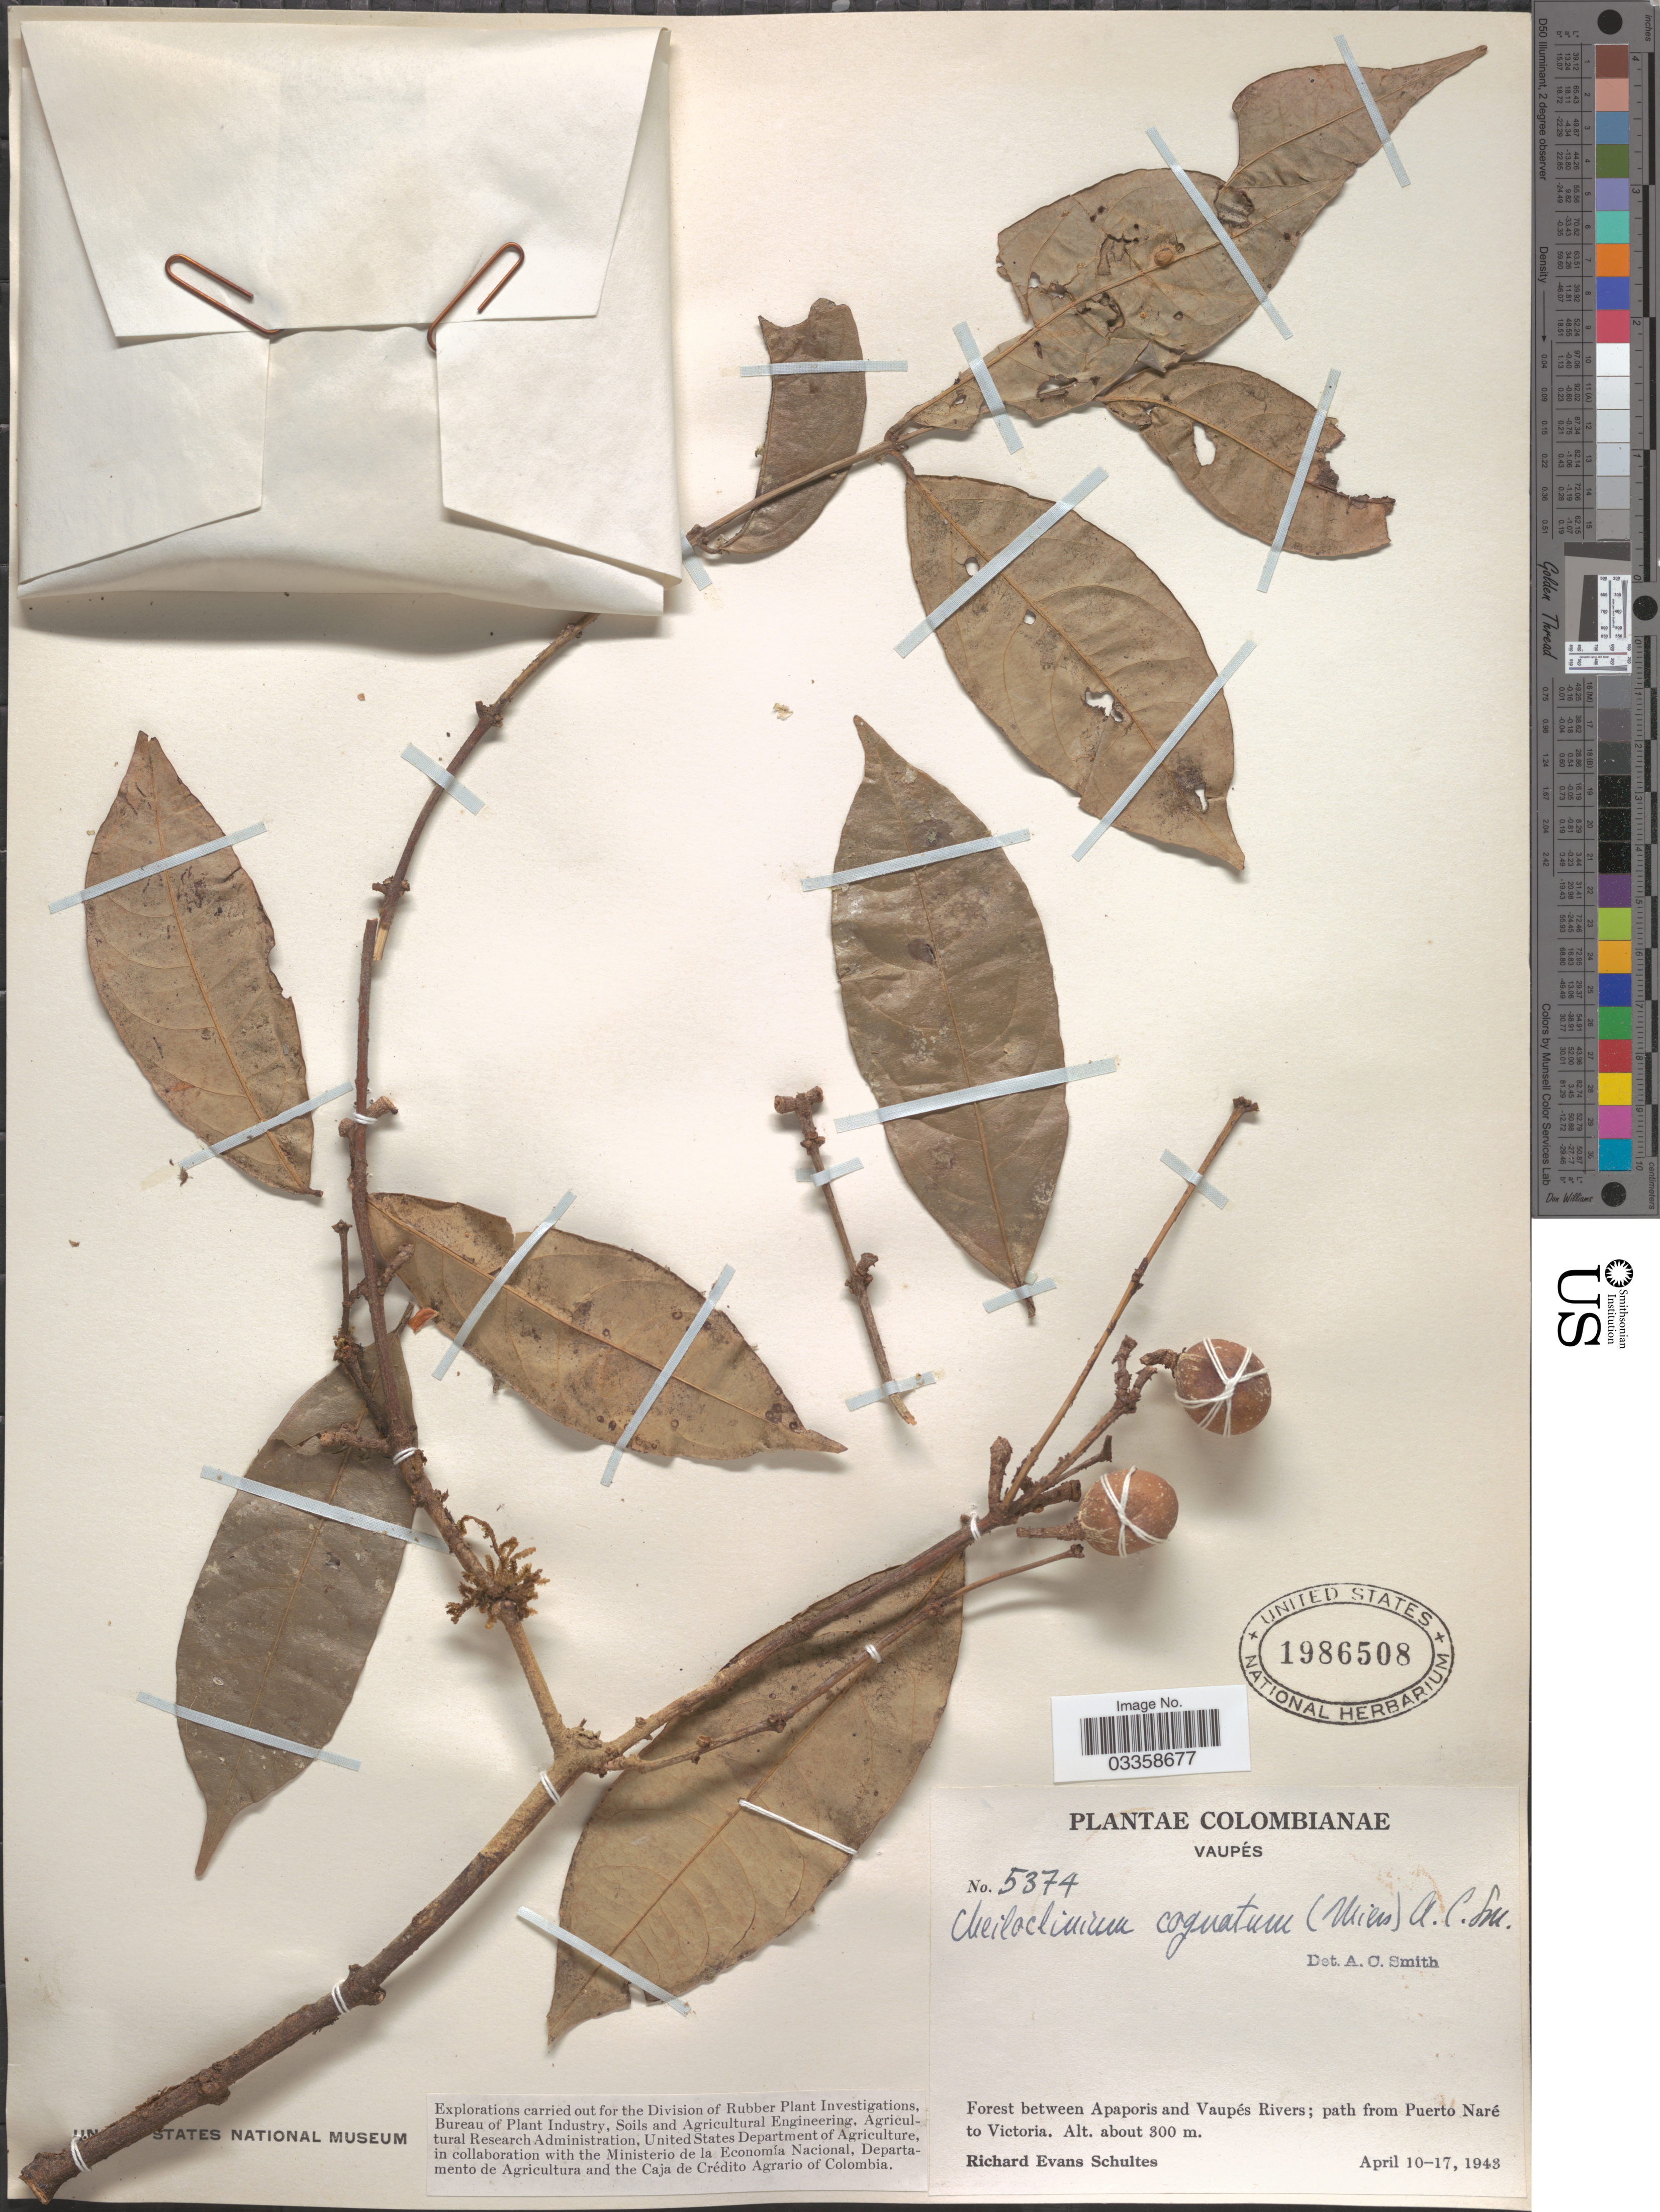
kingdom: Plantae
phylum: Tracheophyta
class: Magnoliopsida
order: Celastrales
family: Celastraceae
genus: Cheiloclinium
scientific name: Cheiloclinium cognatum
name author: (Miers) A.C. Sm.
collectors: R. E. Schultes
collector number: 5374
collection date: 1943-04-10/1943-04-17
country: Colombia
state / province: Vaupés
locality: Forest between Apaporis and Vaupés Rivers; path from Puerto Naré to Victoria.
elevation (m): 300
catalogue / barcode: US 1986508